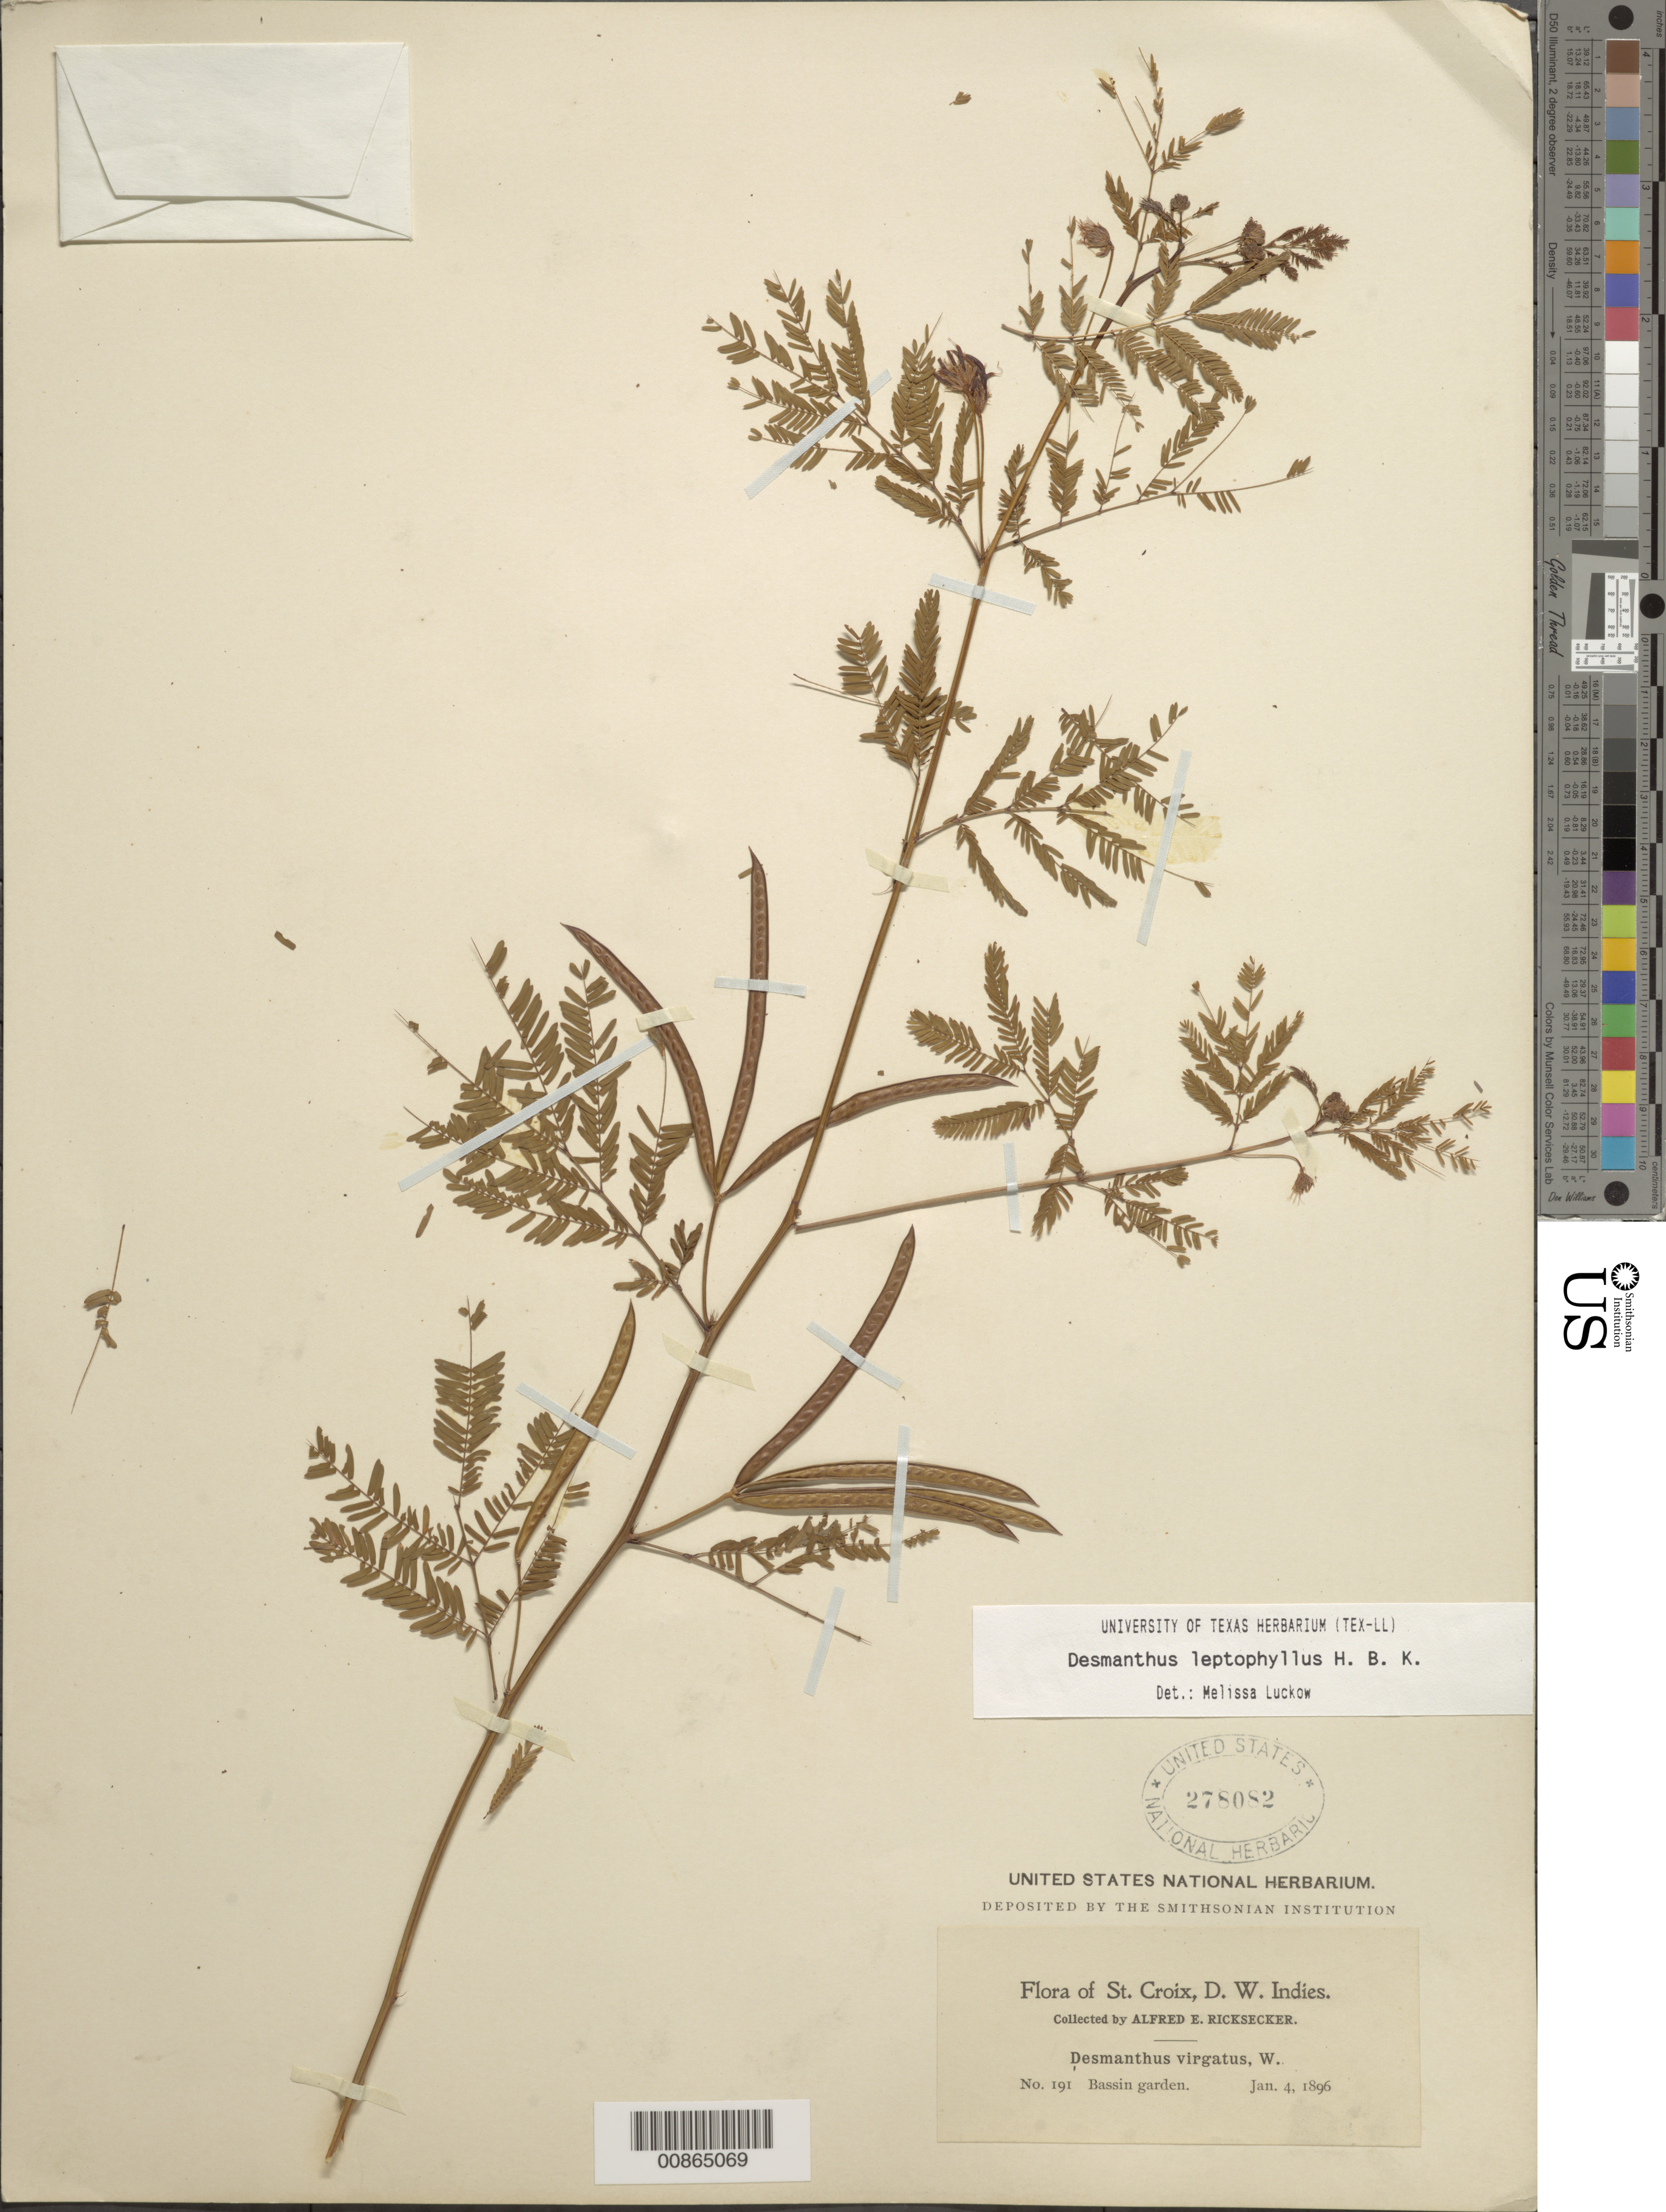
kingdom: Plantae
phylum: Tracheophyta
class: Magnoliopsida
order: Fabales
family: Fabaceae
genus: Desmanthus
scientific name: Desmanthus leptophyllus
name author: Kunth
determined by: Luckow, M. A.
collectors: A. E. Ricksecker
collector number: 191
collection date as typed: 04 Jun 1896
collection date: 1896-06-04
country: U.S. Virgin Islands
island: St. Croix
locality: Bassin garden.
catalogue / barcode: US 278082